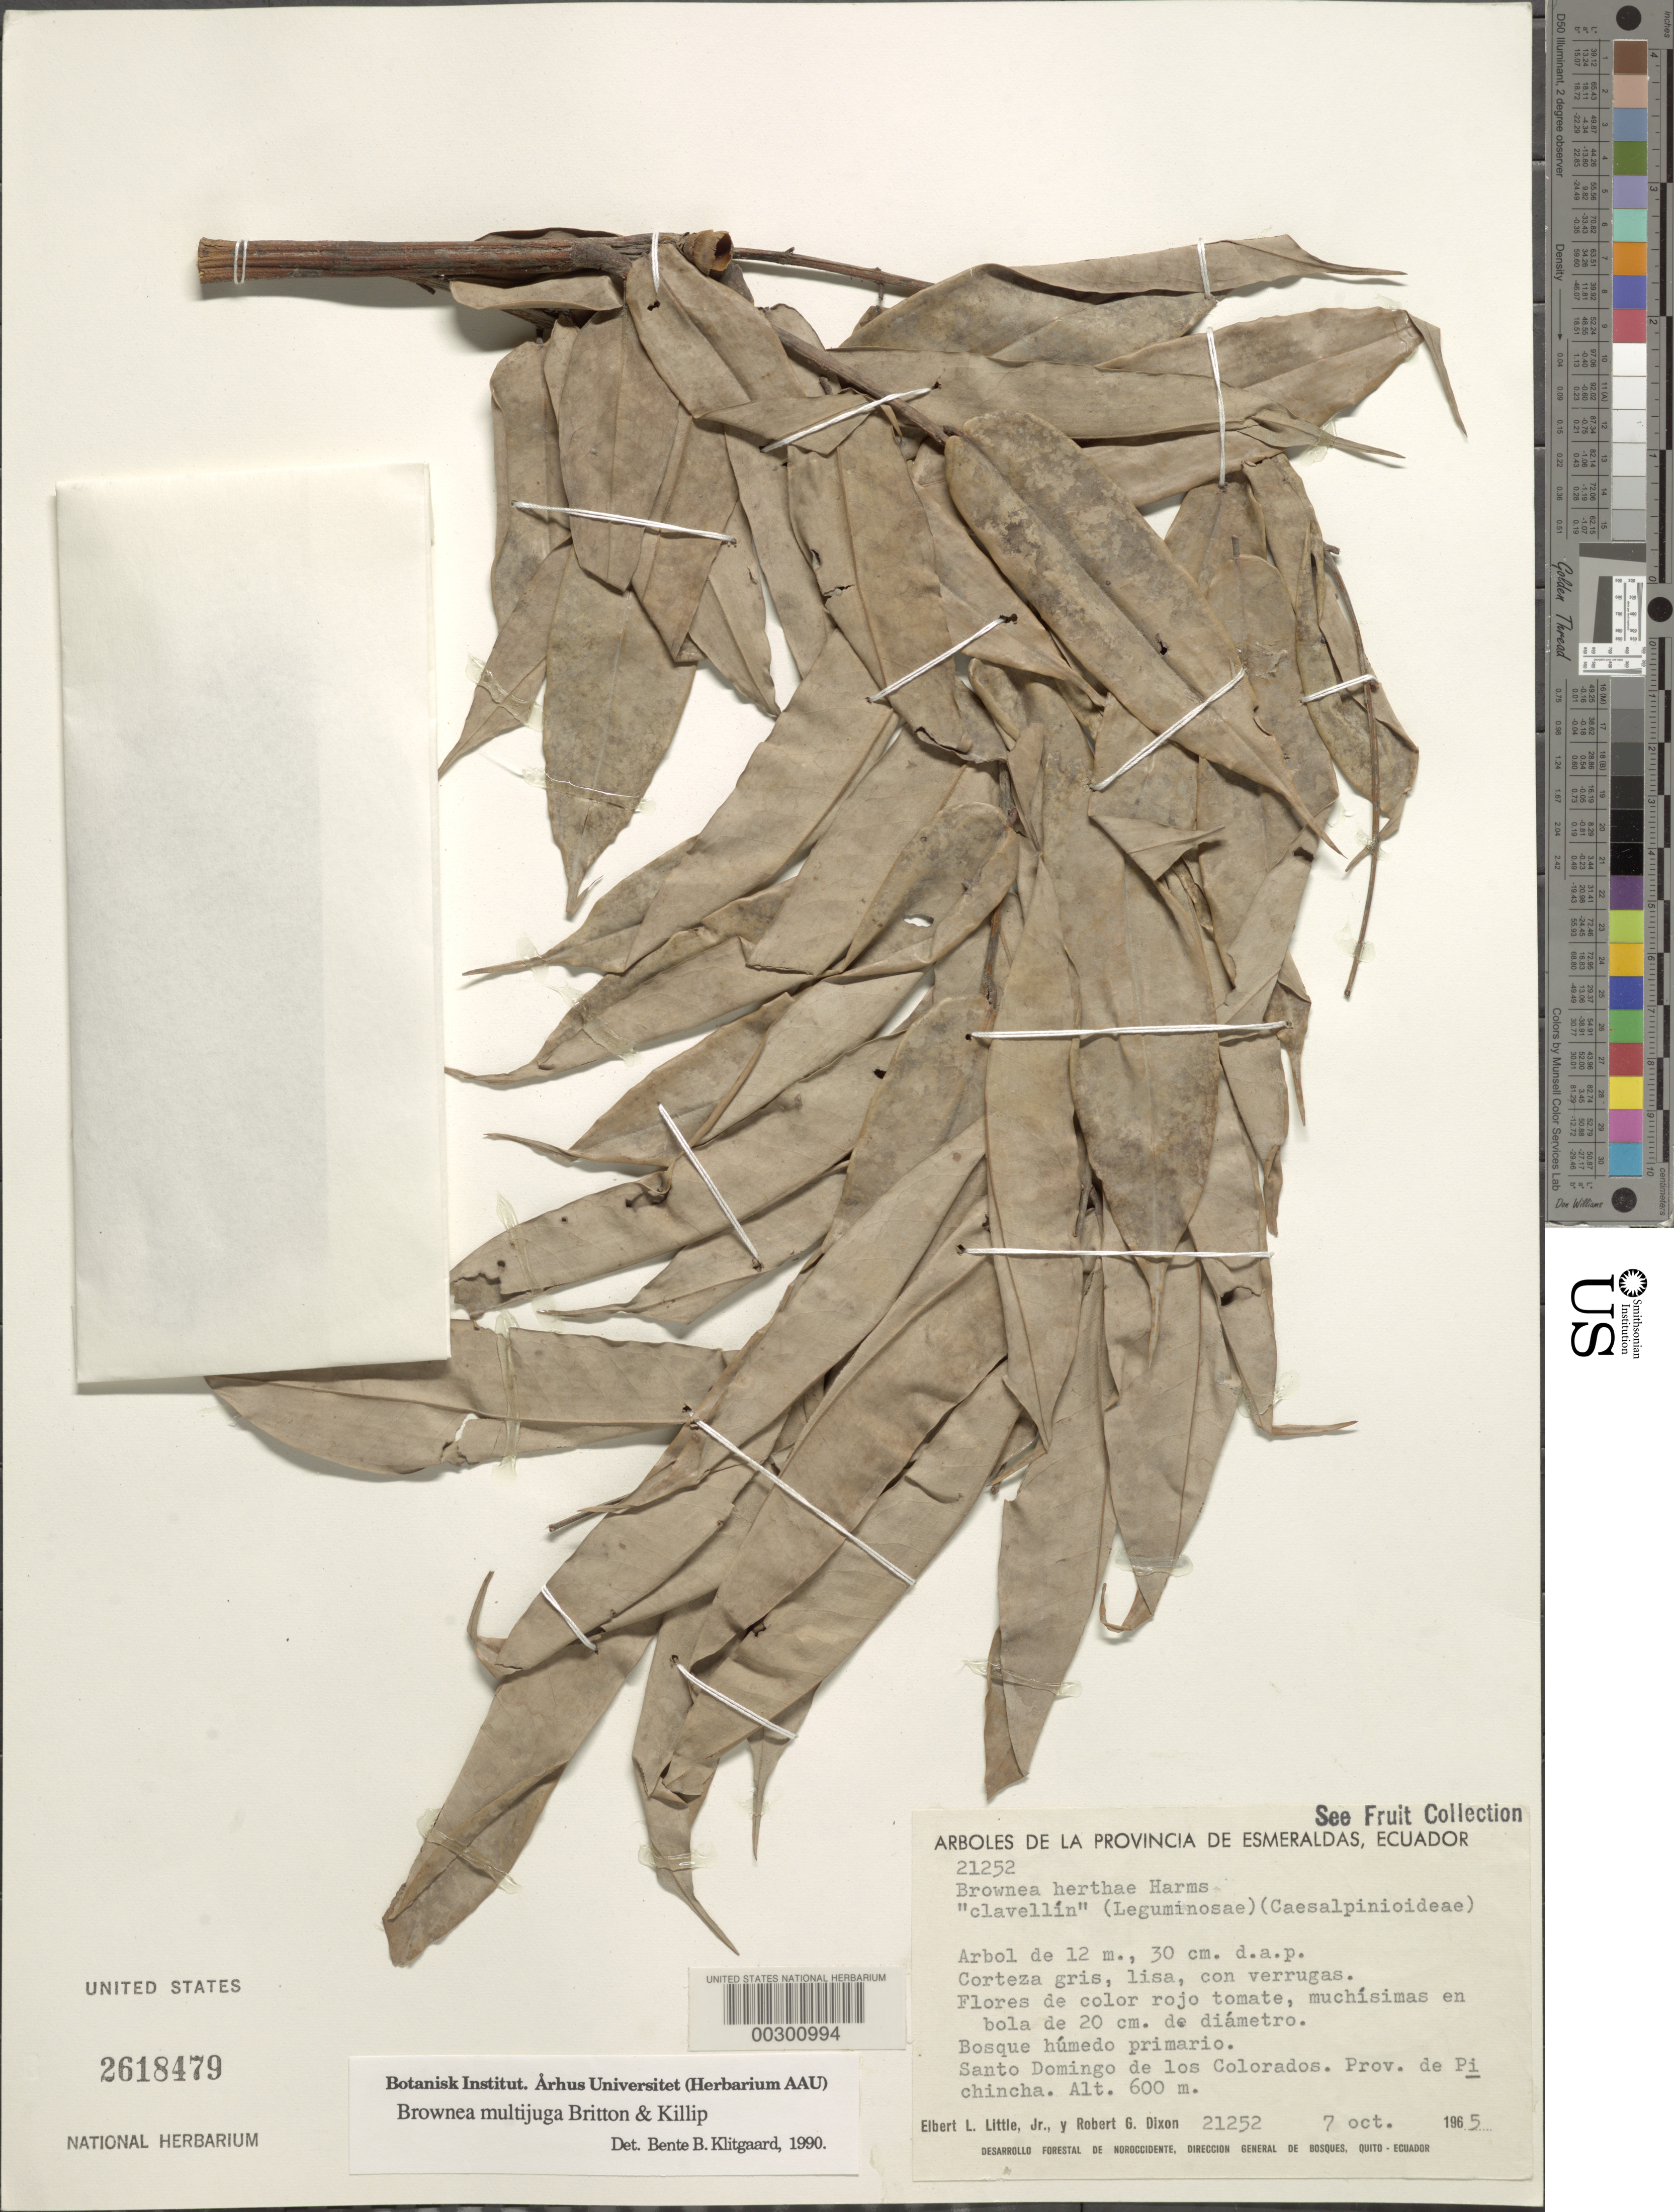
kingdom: Plantae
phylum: Tracheophyta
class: Magnoliopsida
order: Fabales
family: Fabaceae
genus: Brownea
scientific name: Brownea multijuga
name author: Britton & Killip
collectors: E. L. Little & R. G. Dixon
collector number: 21252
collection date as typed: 07 Oct 1965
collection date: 1965-10-07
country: Ecuador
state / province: Pichincha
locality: Santo Domingo de los colerados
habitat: Primary moist forest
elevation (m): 600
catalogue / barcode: US 2618479